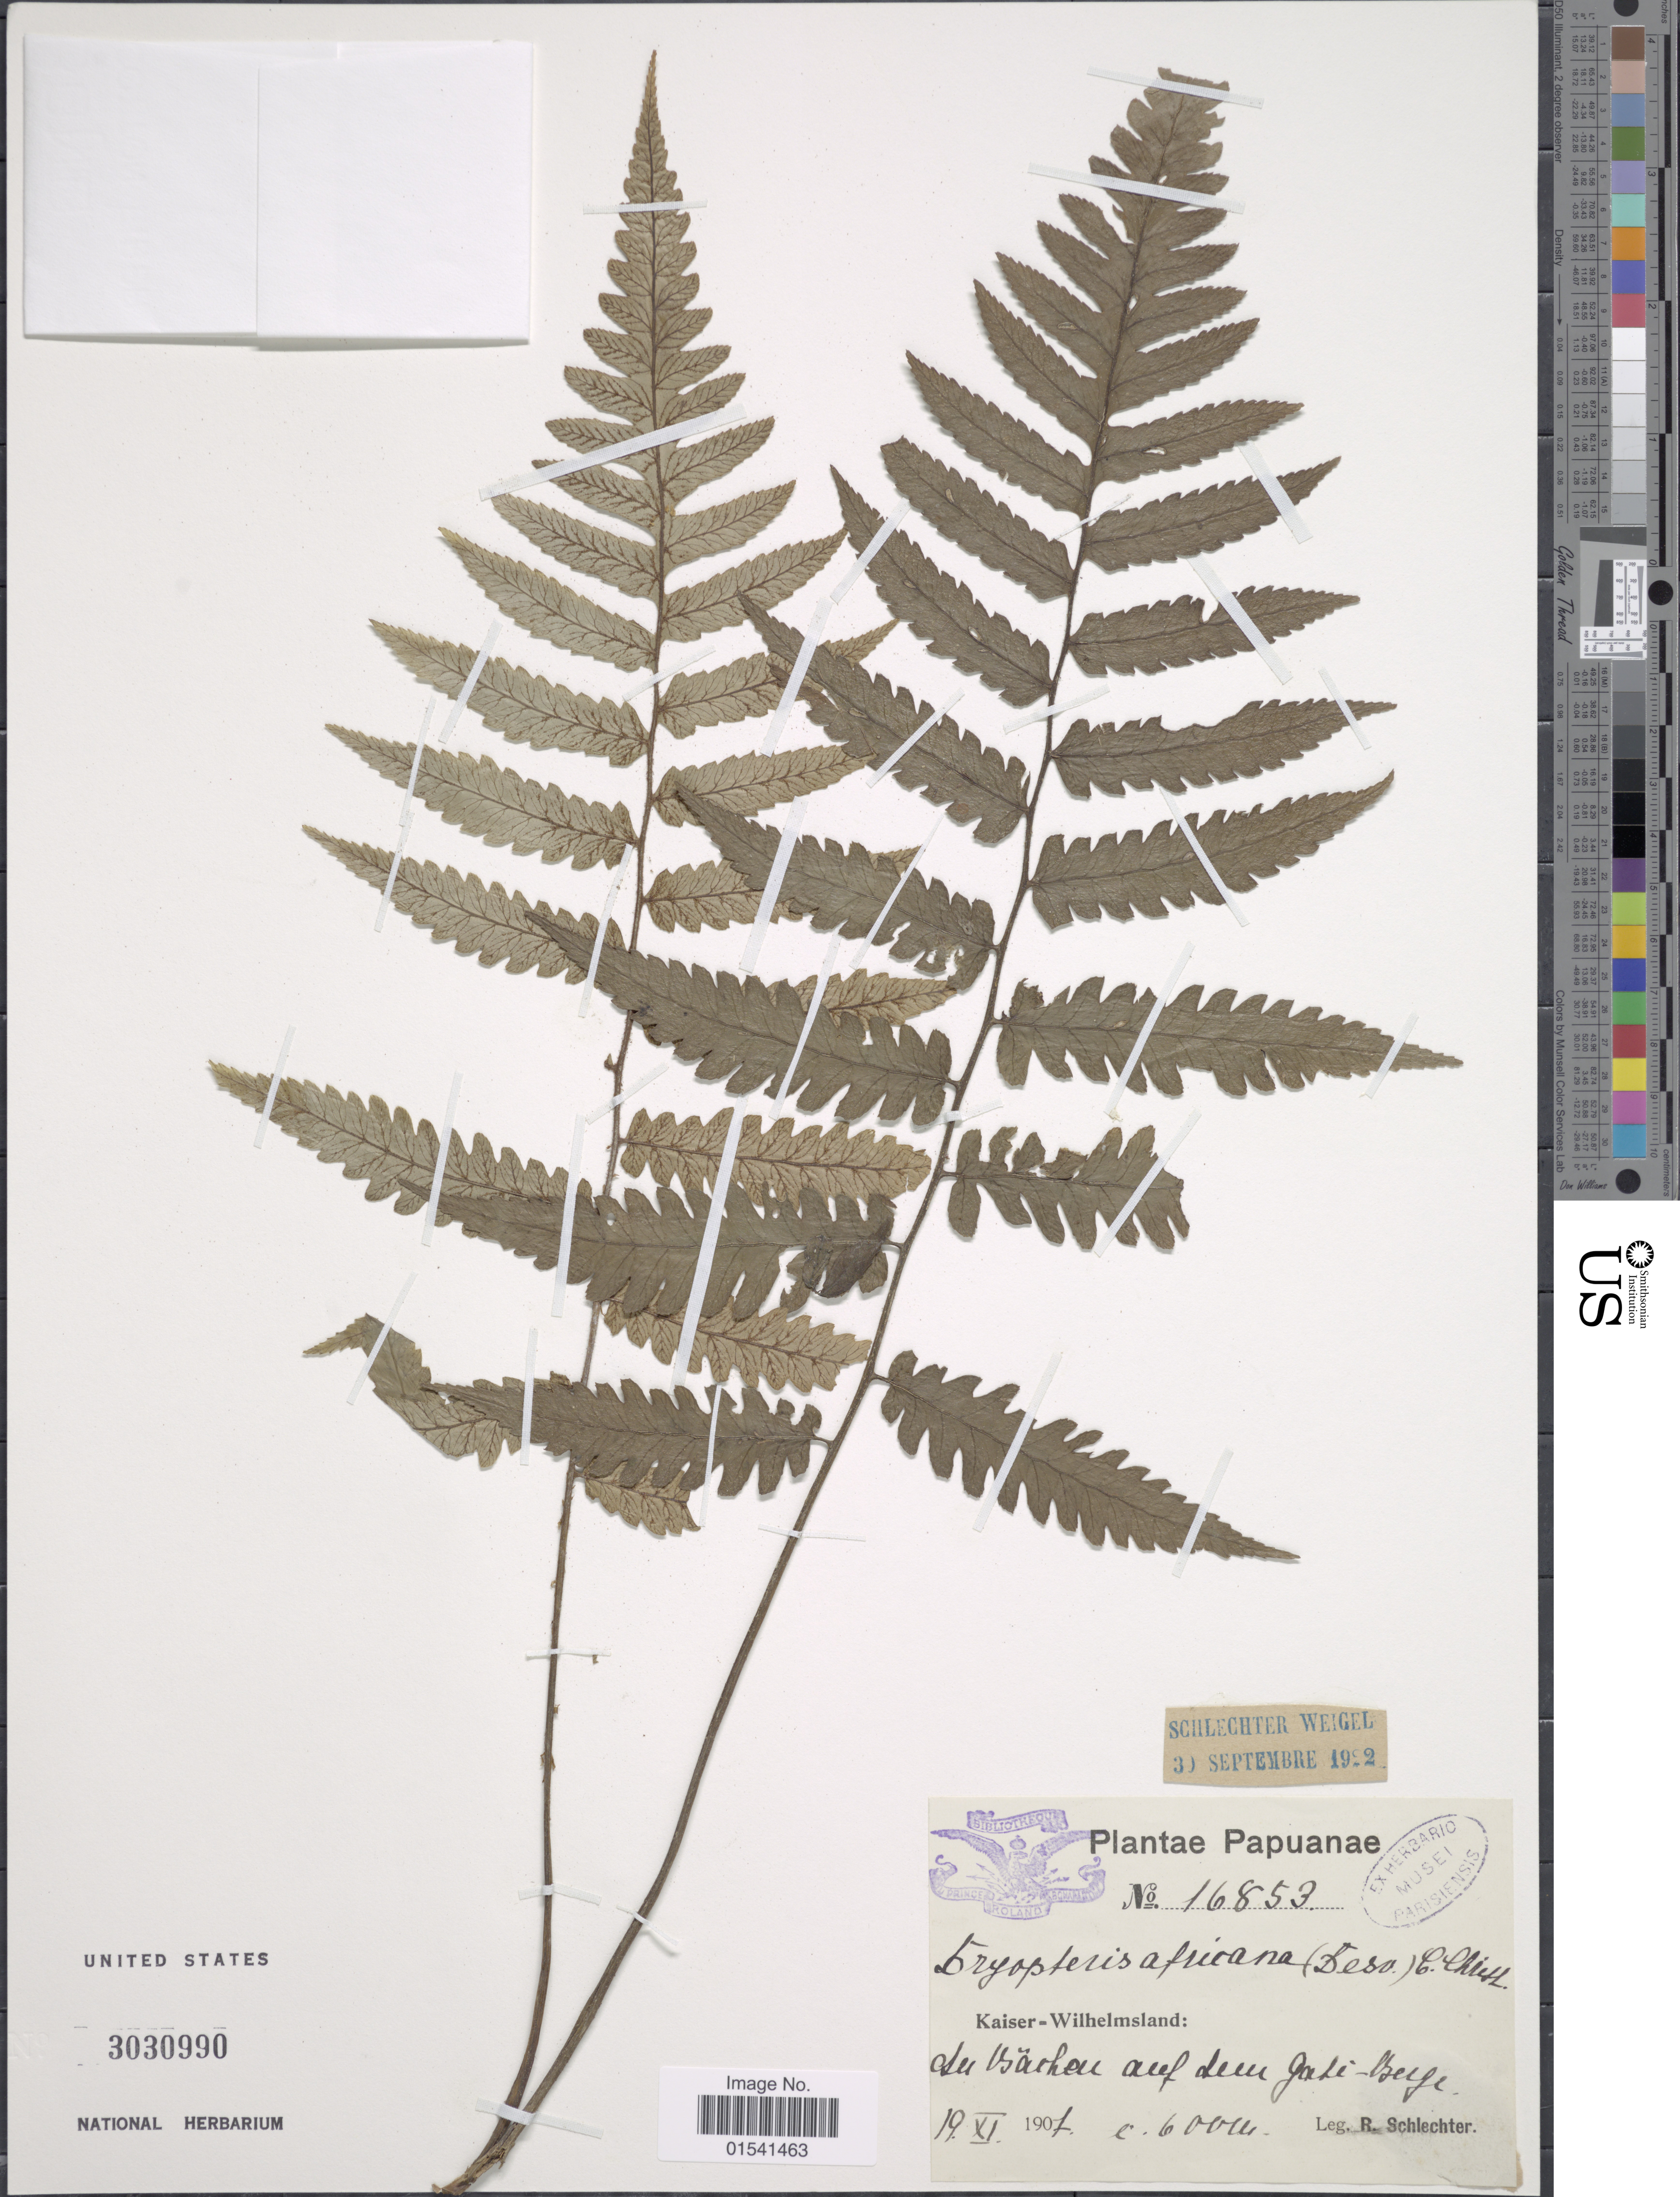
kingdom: Plantae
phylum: Tracheophyta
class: Polypodiopsida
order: Polypodiales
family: Thelypteridaceae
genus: Stegnogramma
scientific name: Stegnogramma pozoi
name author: (Lag.) K. Iwats.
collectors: F. R. R. Schlechter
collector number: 16853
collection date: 1907-11-19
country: Papua New Guinea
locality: Kaiser-Wilhelmsland: An Bächen auf dem Gaté-Berge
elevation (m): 600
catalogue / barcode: US 3030990